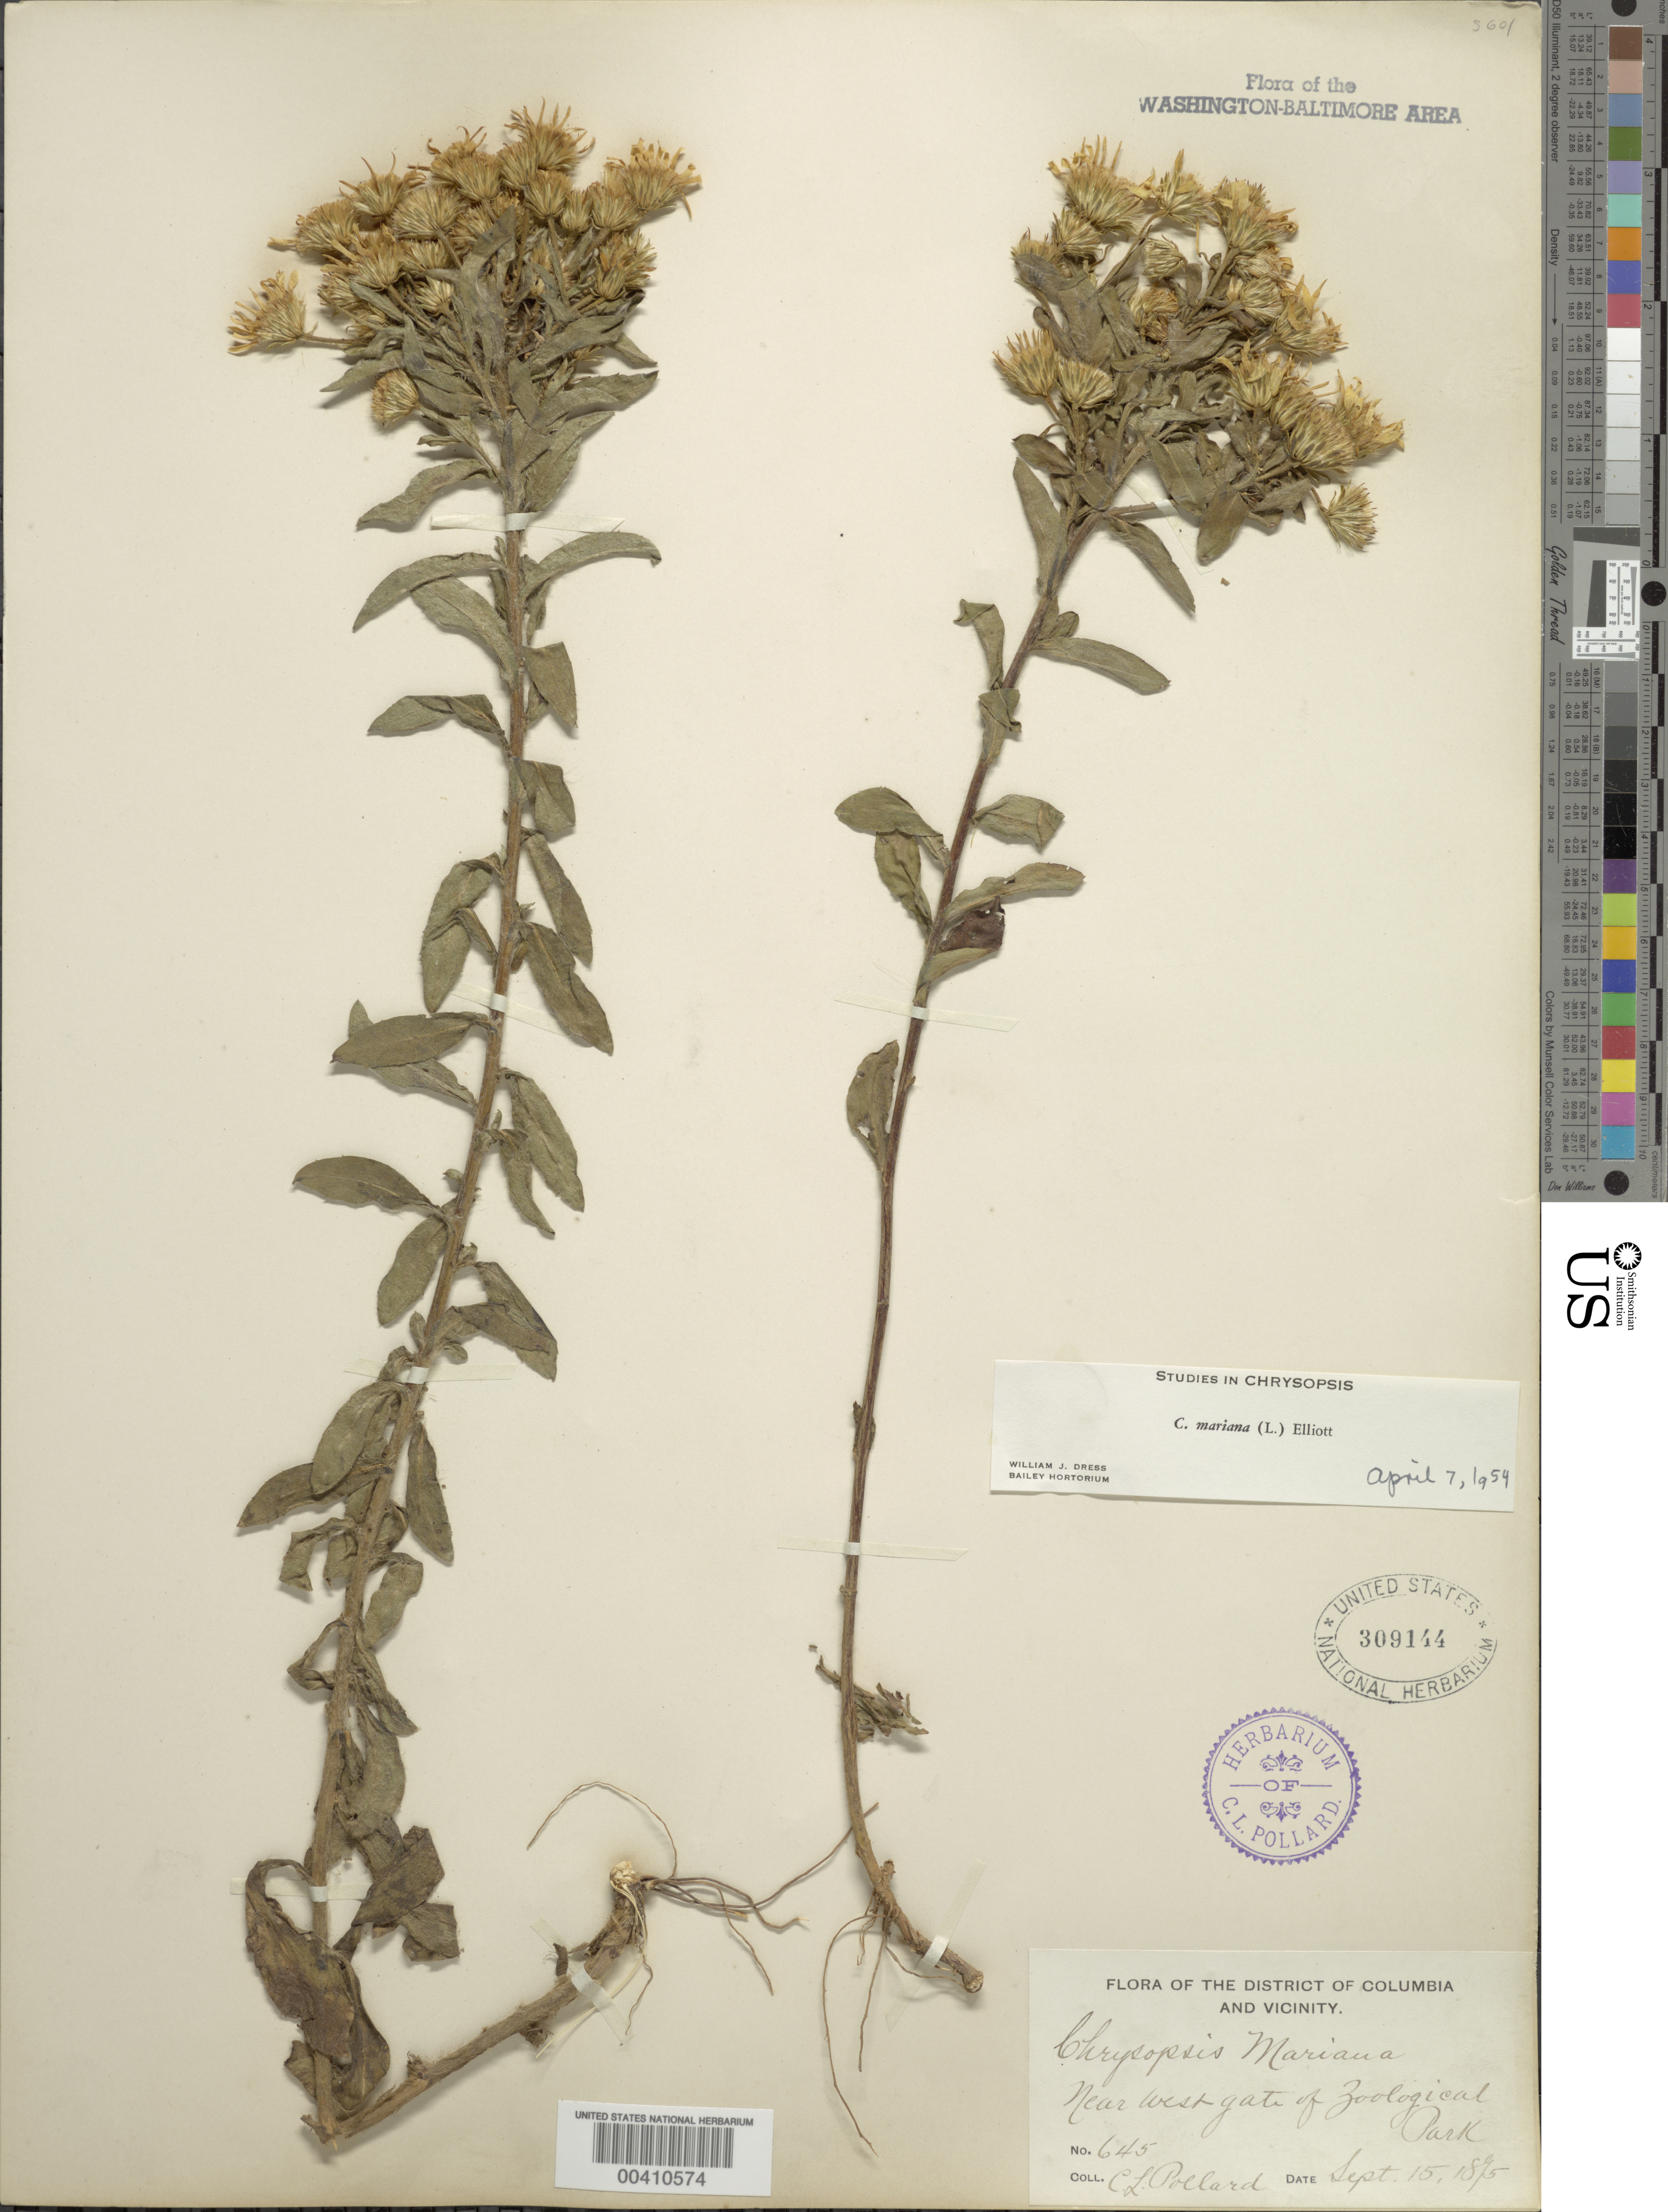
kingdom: Plantae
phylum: Tracheophyta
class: Magnoliopsida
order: Asterales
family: Asteraceae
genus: Chrysopsis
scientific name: Chrysopsis mariana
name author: (L.) Elliott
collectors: C. L. Pollard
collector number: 645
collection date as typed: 15 Sep 1895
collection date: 1895-09-15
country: United States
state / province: District of Columbia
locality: Near west gate of Zoological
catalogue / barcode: US 309144